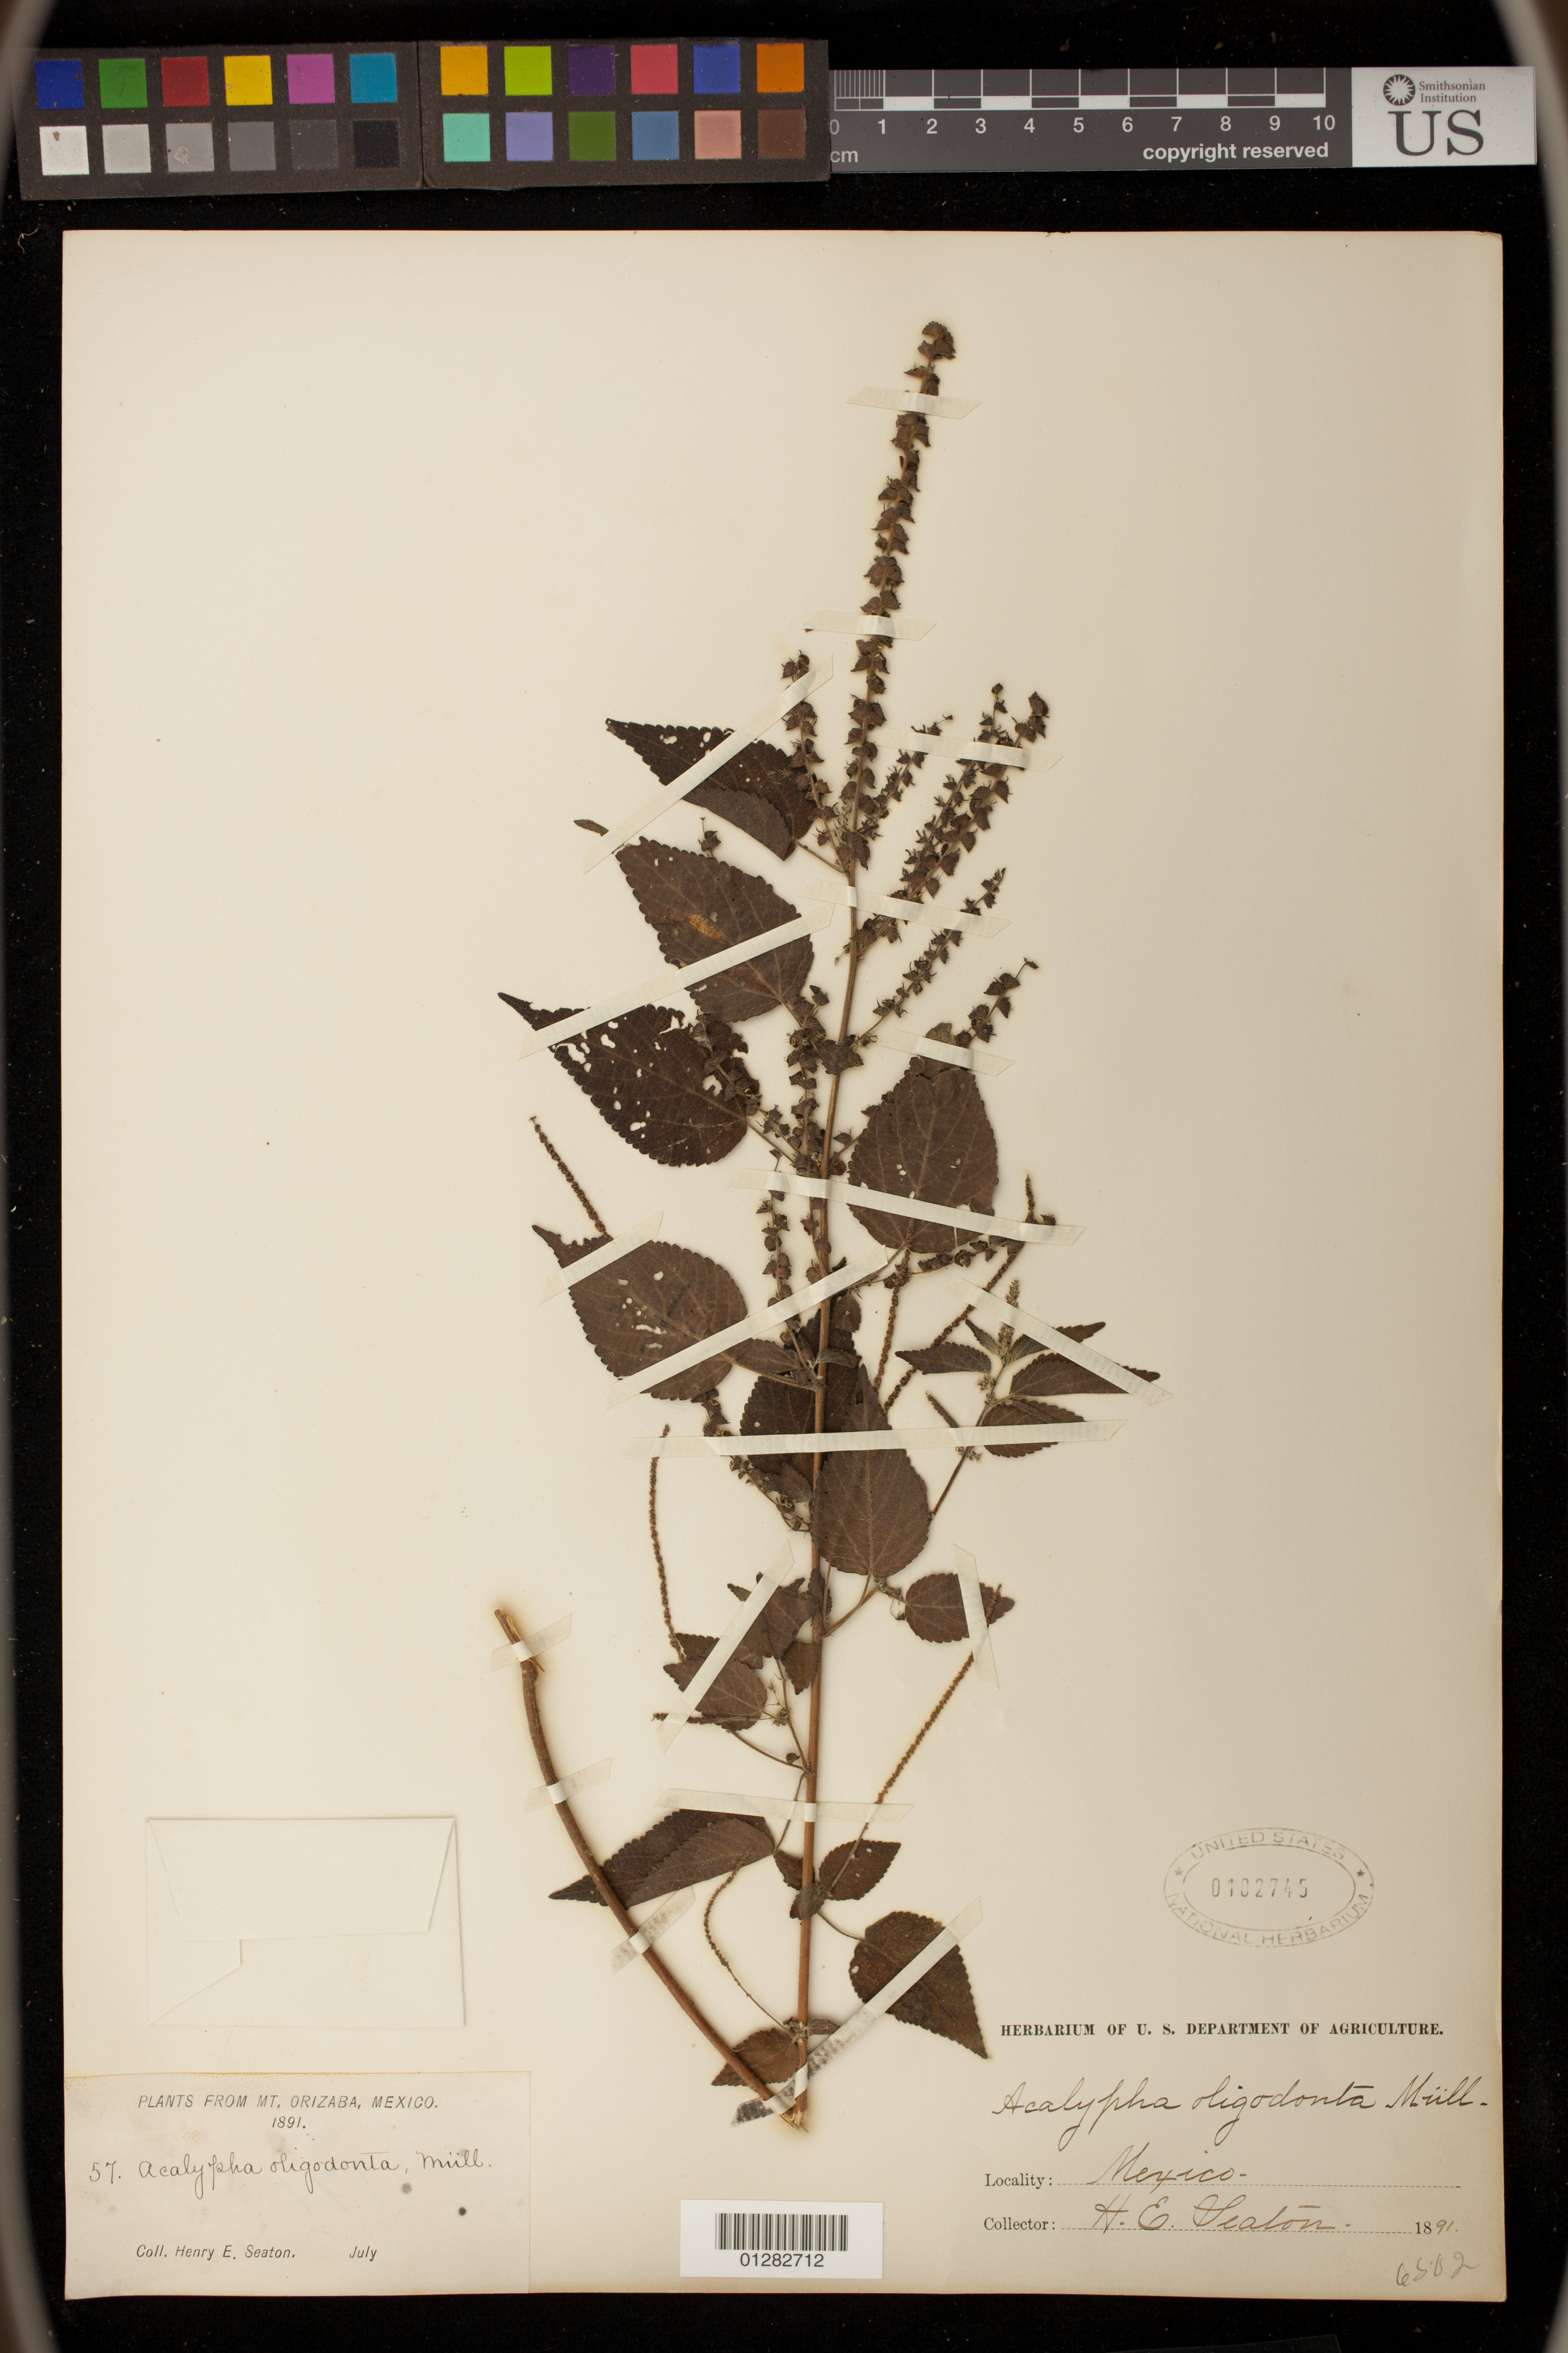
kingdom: Plantae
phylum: Tracheophyta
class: Magnoliopsida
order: Malpighiales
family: Euphorbiaceae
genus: Acalypha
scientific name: Acalypha vagans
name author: Cav.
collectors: Bro. G. Arsène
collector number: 57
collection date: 1891-07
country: Mexico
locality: Mt. Orizaba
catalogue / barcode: US 102745